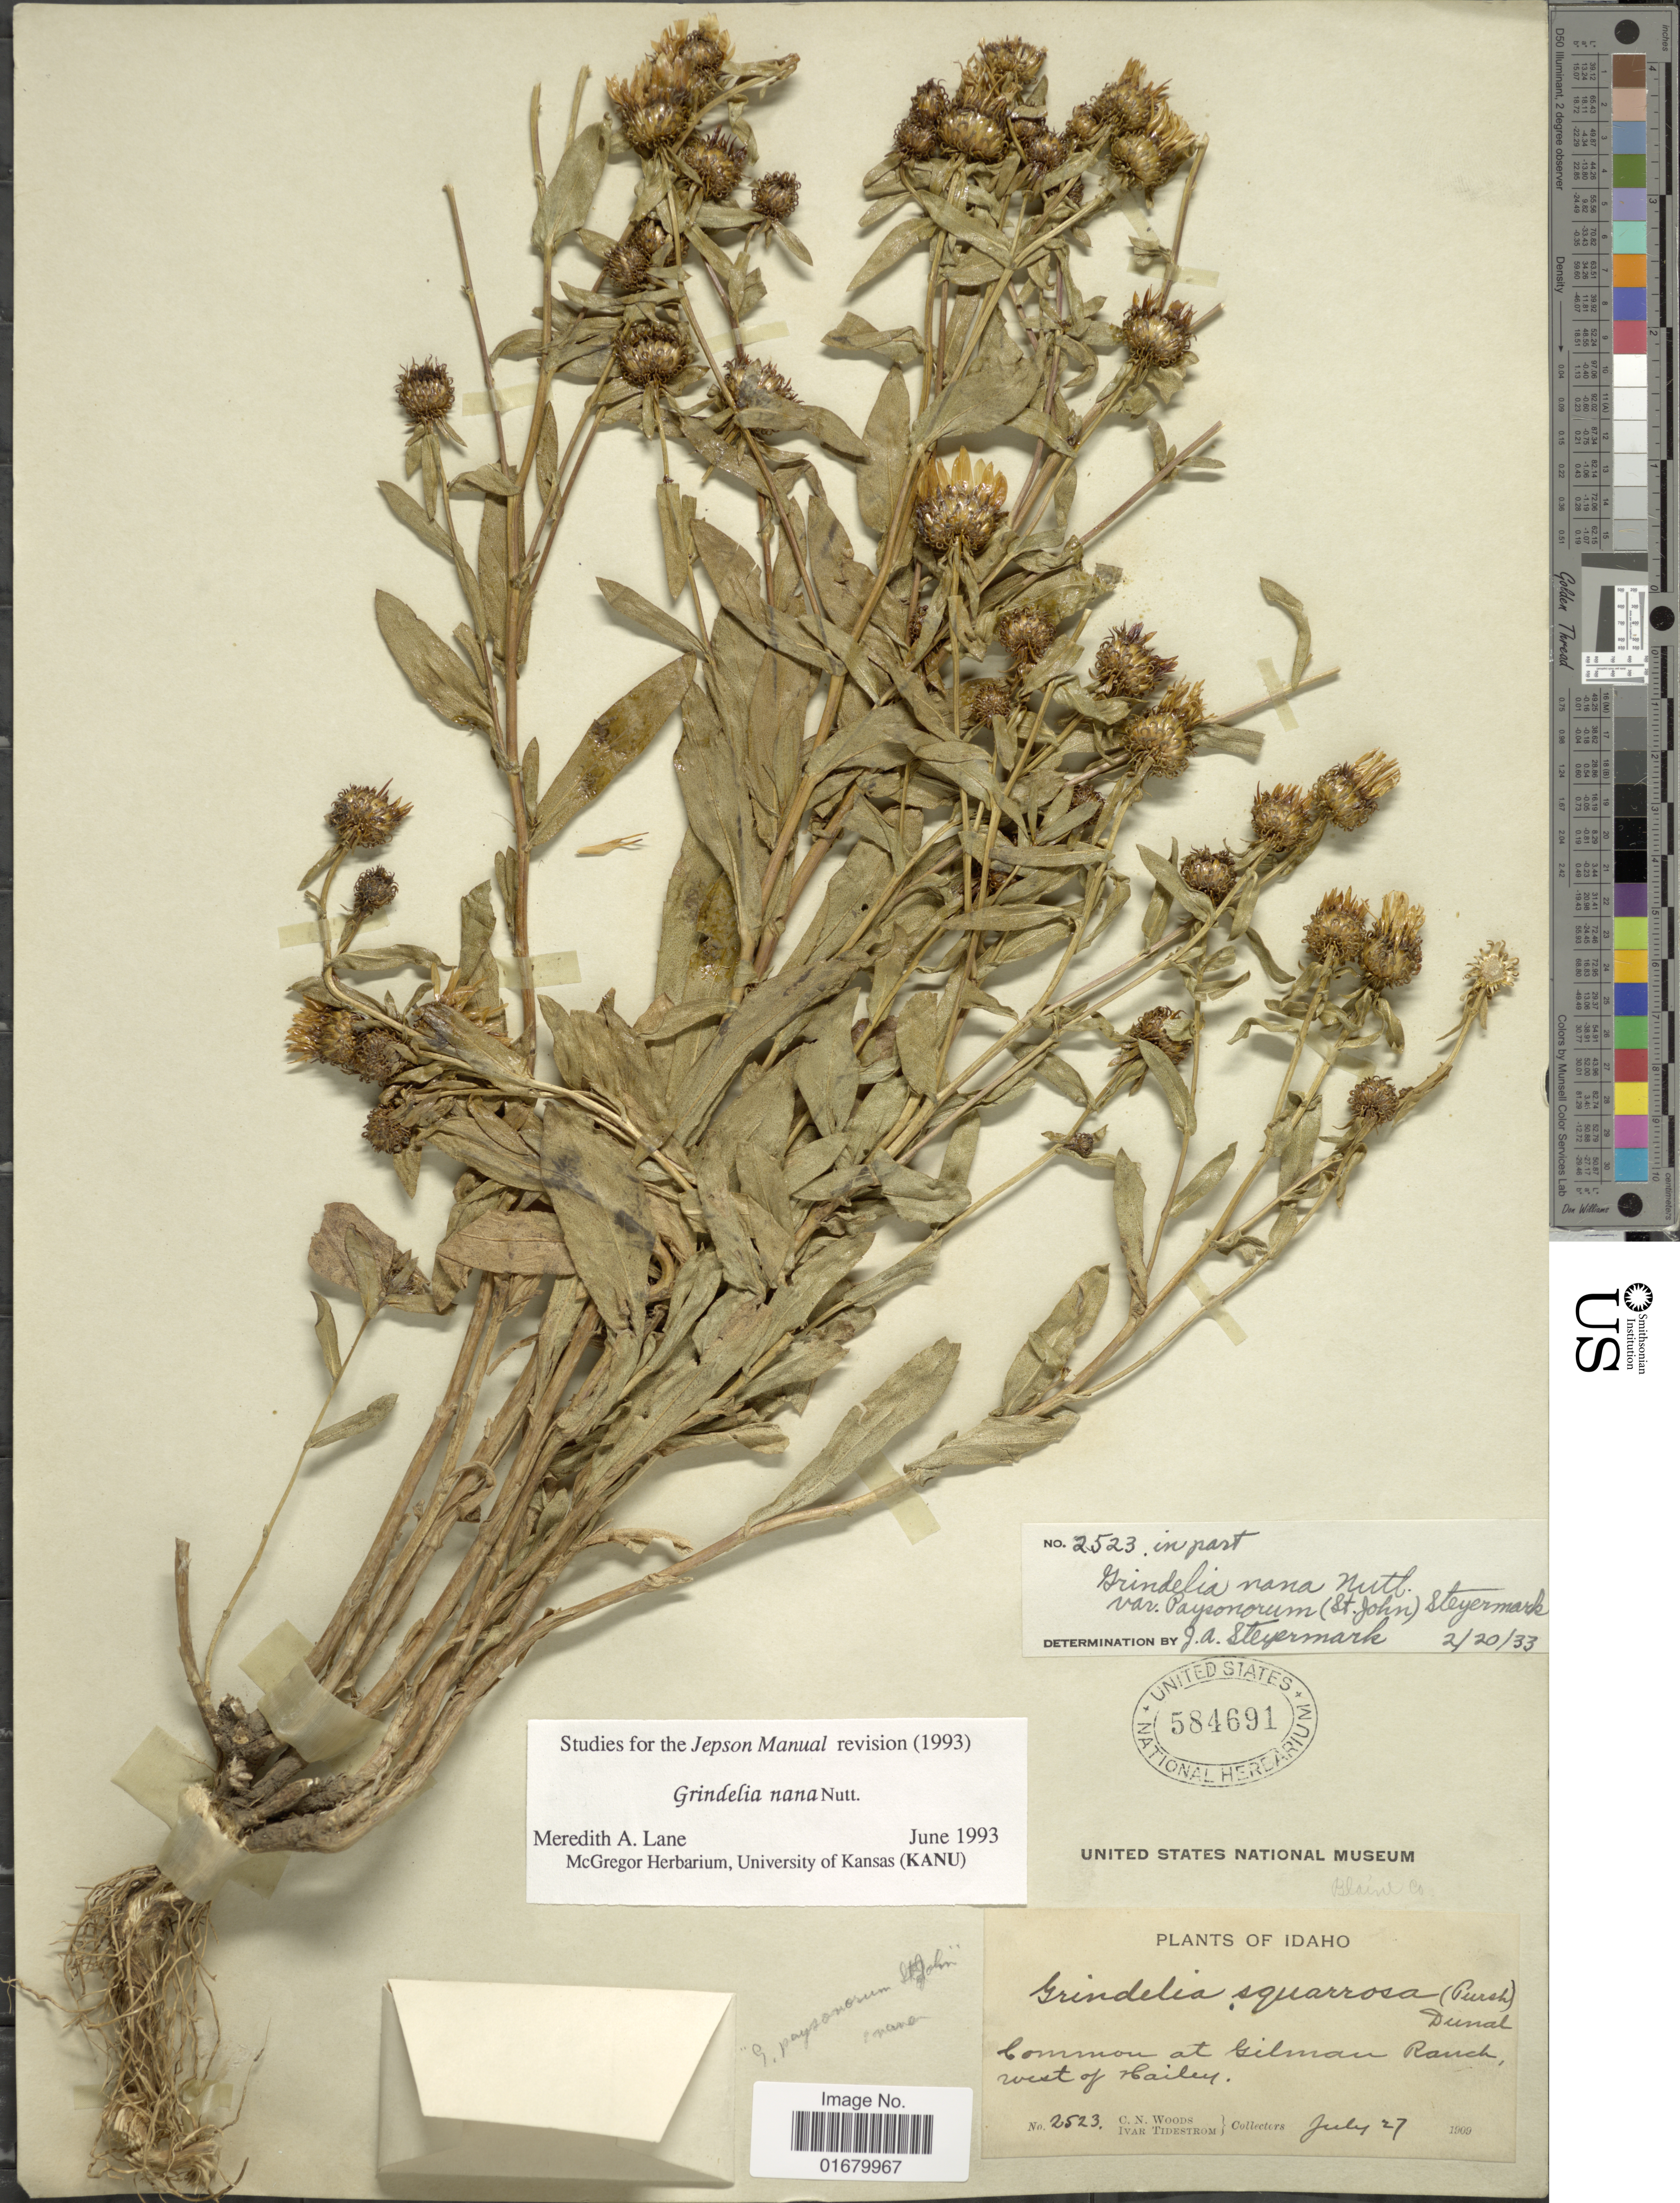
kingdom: Plantae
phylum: Tracheophyta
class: Magnoliopsida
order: Asterales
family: Asteraceae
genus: Grindelia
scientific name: Grindelia nana var. nana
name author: Nutt.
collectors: C. Woods & I. F. Tidestrom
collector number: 2523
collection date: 1909-07-27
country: United States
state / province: Idaho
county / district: Blaine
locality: At Gilman Ranch, W of Hailey.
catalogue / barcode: US 584691